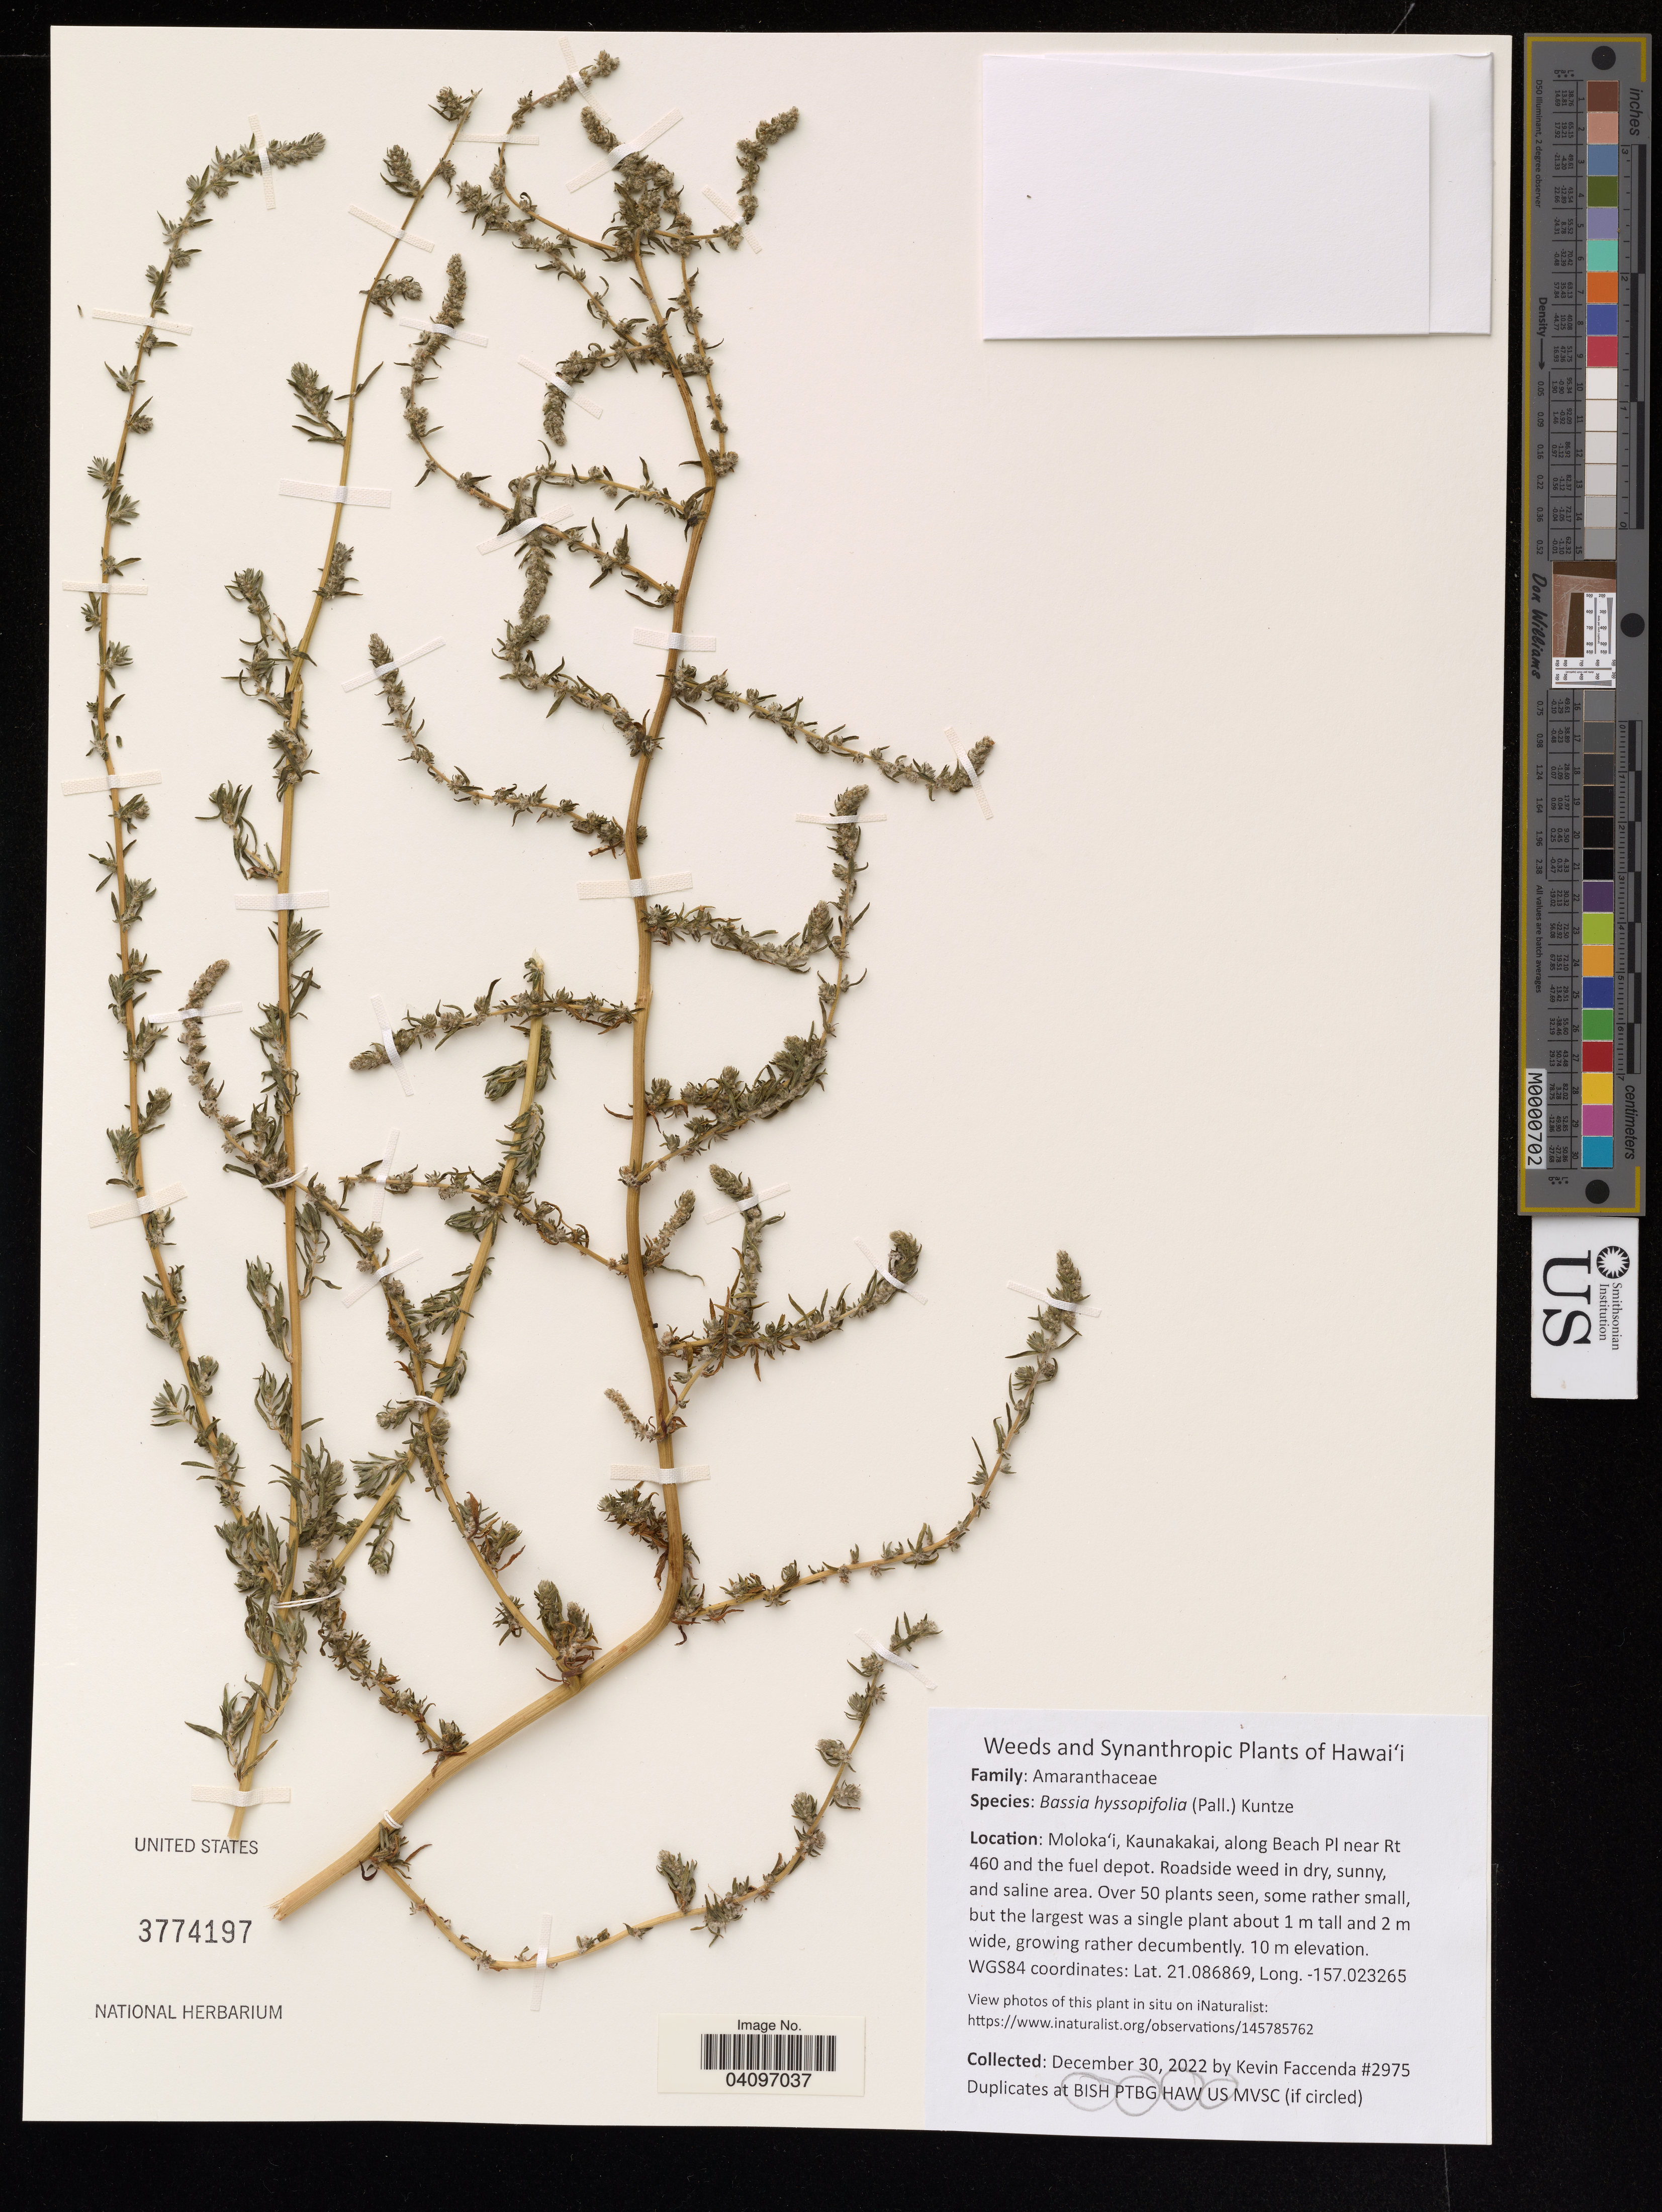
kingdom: Plantae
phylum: Tracheophyta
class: Magnoliopsida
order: Caryophyllales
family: Amaranthaceae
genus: Bassia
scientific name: Bassia hyssopifolia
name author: (Pall.) Kuntze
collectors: K. Faccenda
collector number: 2975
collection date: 2022-12-30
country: United States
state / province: Hawaii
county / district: Maui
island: Moloka'i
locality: Kaunakakai, along Beach Pl near Rt 460 and the fuel depot.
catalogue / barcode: US 3774197